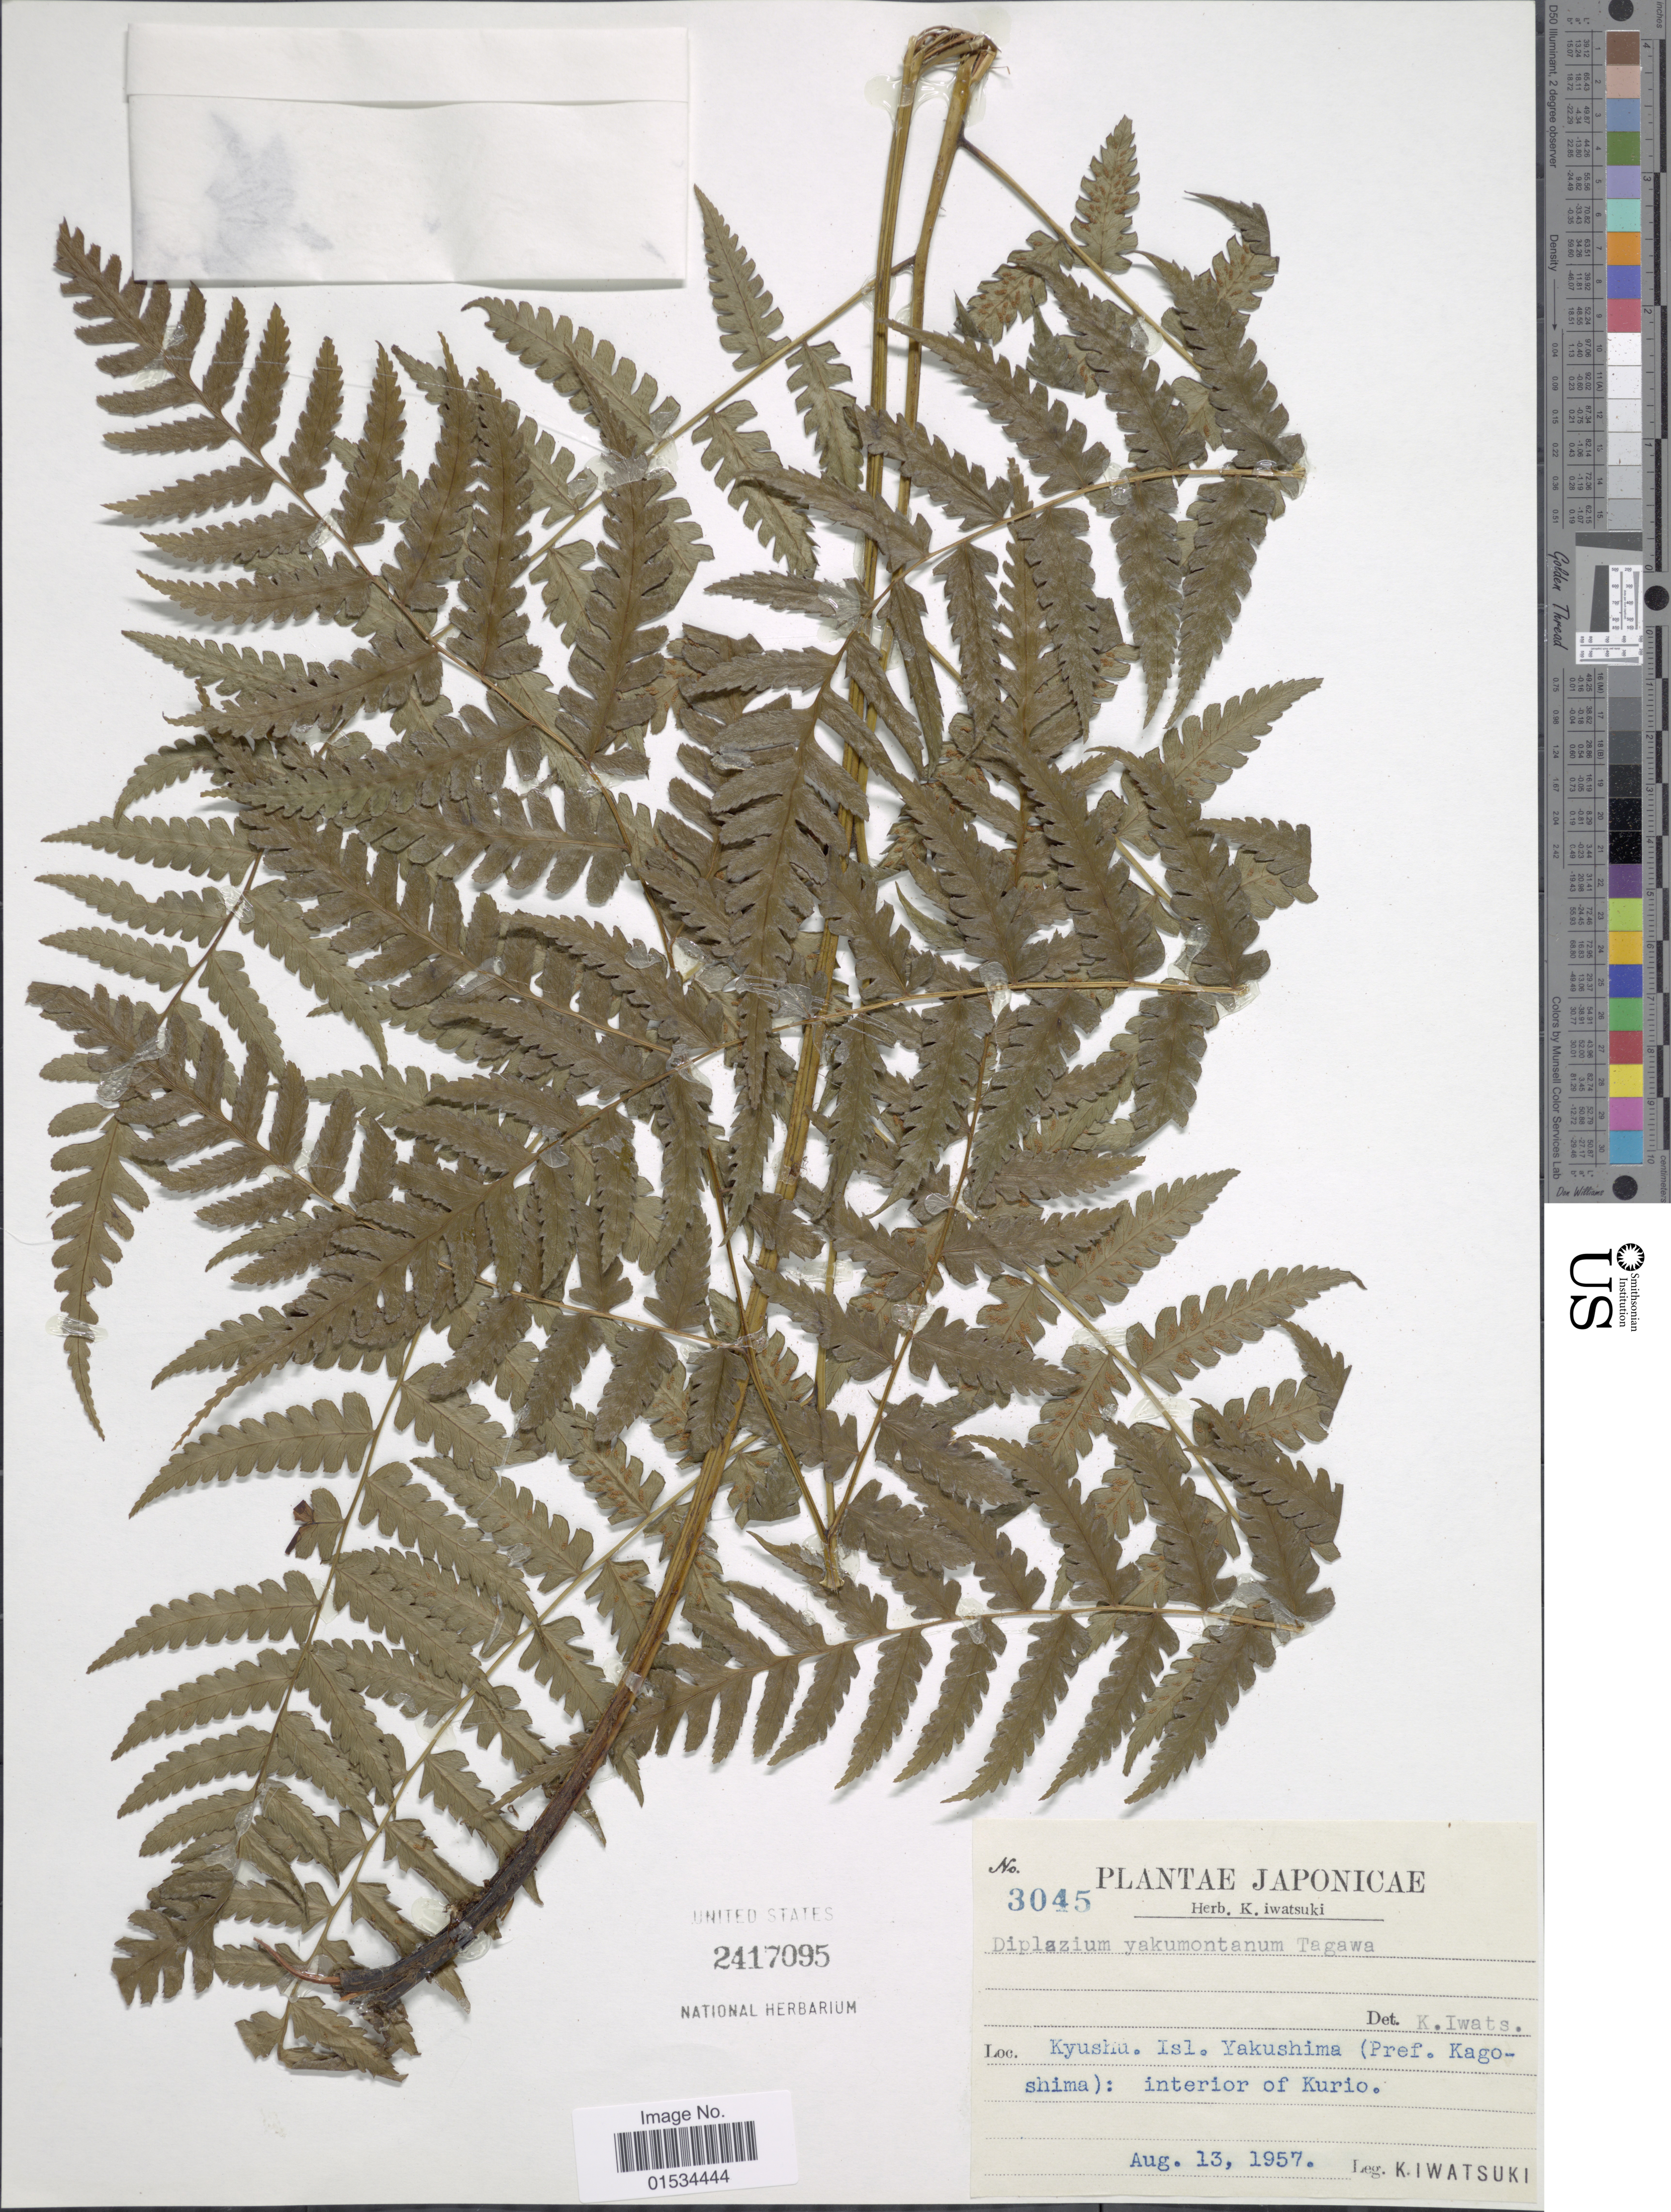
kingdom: Plantae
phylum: Tracheophyta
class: Polypodiopsida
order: Polypodiales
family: Athyriaceae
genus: Diplazium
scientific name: Diplazium yakumontanum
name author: Tagawa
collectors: K. Iwatsuki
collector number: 3045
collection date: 1957-08-13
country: Japan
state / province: Kagosima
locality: Kyushu. Isl. Yakushima, interior of Kurio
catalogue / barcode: US 2417095